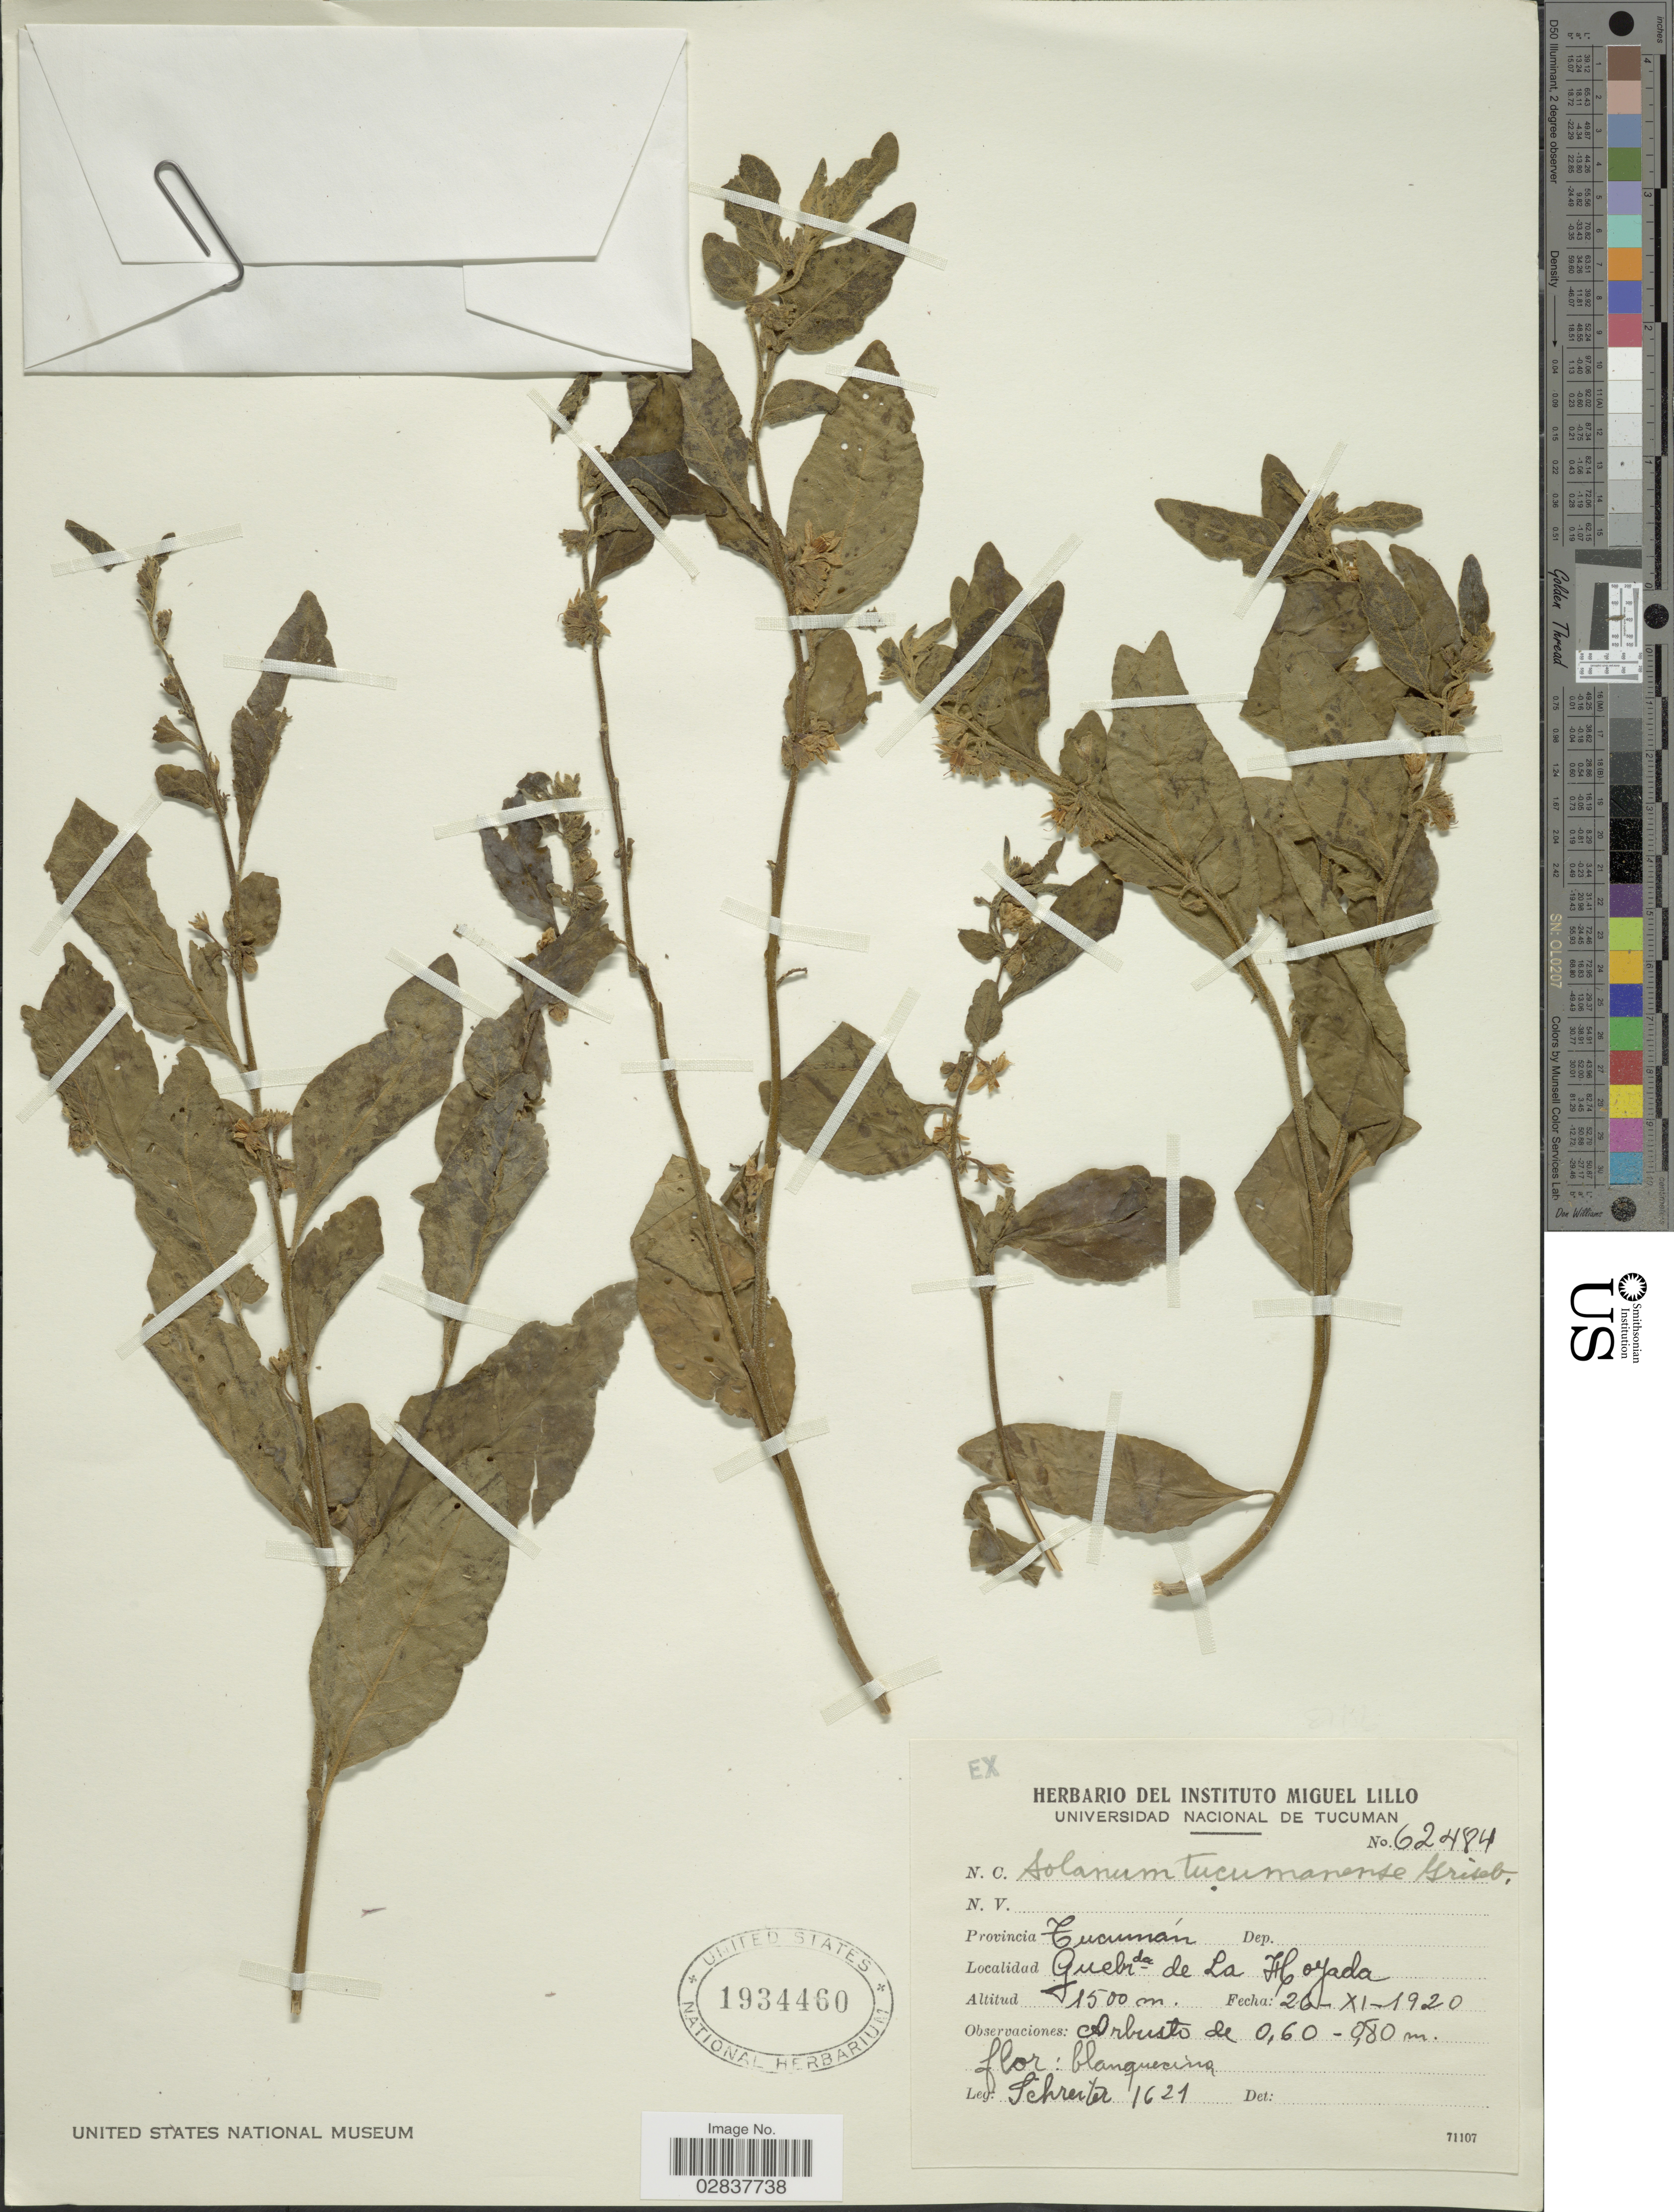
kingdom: Plantae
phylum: Tracheophyta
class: Magnoliopsida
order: Solanales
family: Solanaceae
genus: Solanum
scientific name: Solanum pseudocapsicum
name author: L.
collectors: -. Schreiter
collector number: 1621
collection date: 1920-11-26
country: Argentina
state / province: Tucuman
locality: Quebrada de La Hoyada.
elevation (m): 1500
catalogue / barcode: US 1934460